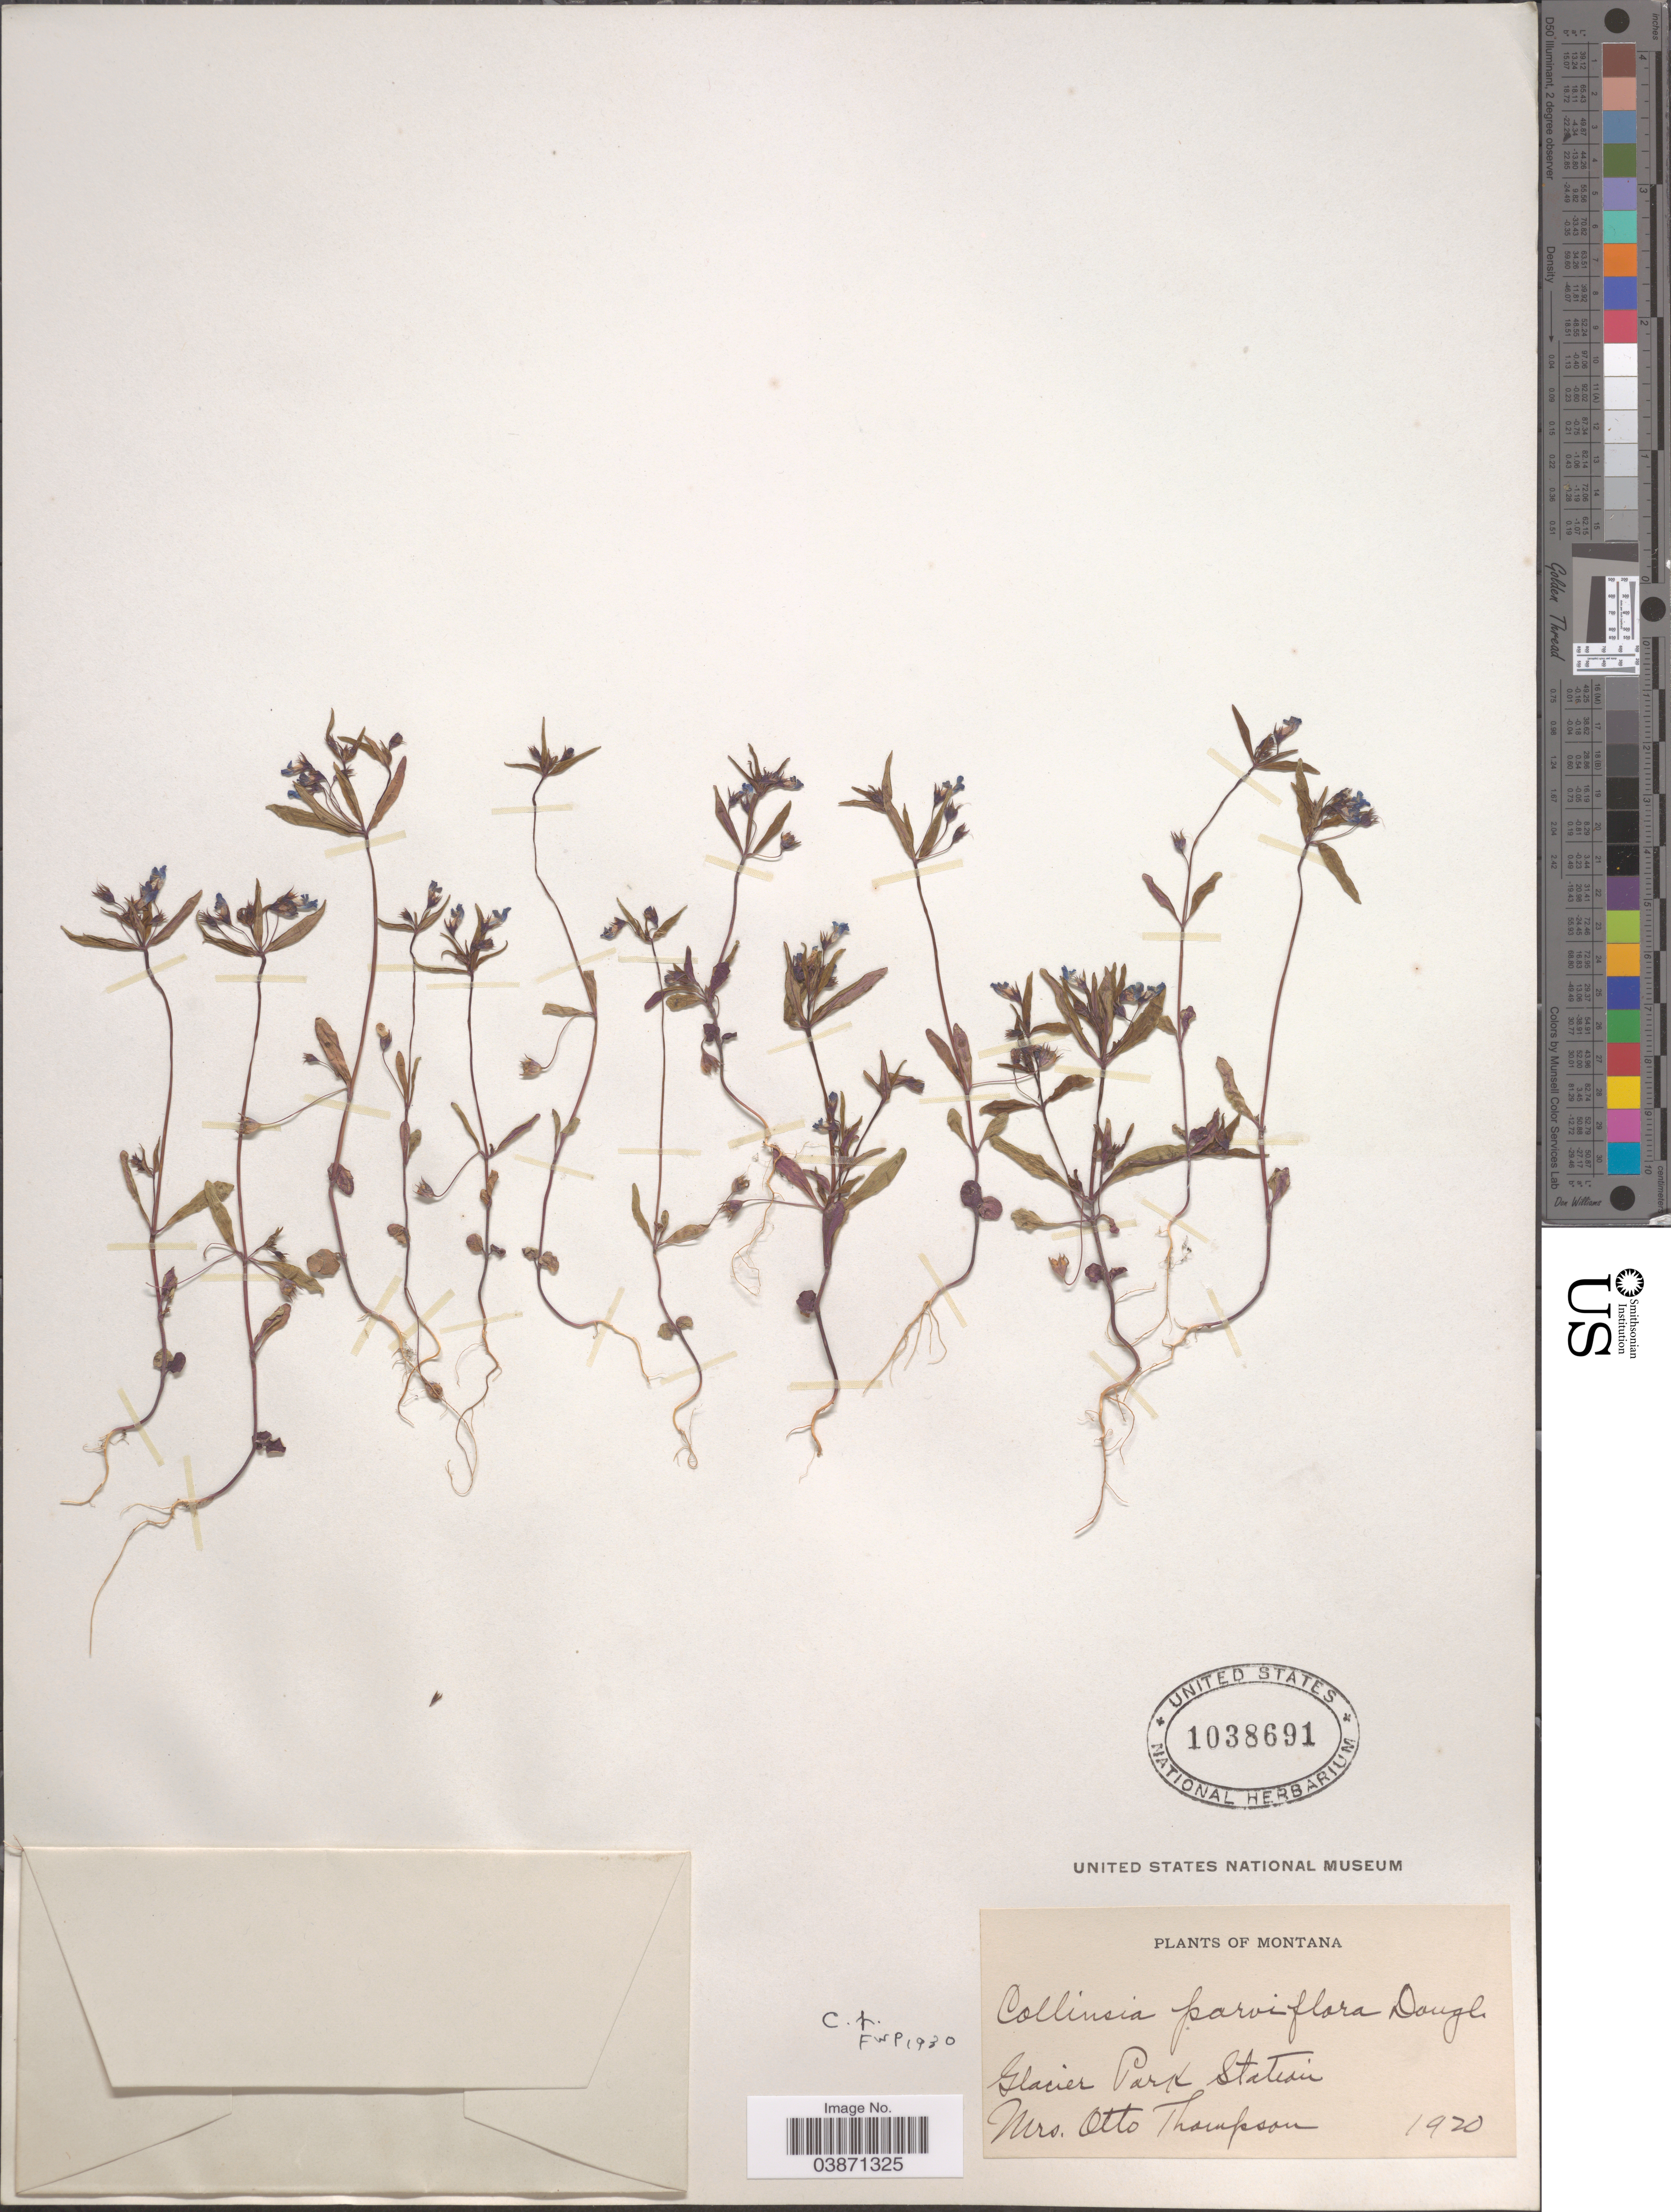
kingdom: Plantae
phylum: Tracheophyta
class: Magnoliopsida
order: Lamiales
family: Plantaginaceae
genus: Collinsia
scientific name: Collinsia parviflora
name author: Douglas ex Lindl.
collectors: O. Thompson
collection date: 1920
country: United States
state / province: Montana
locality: Glacier Park Station.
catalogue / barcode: US 1038691